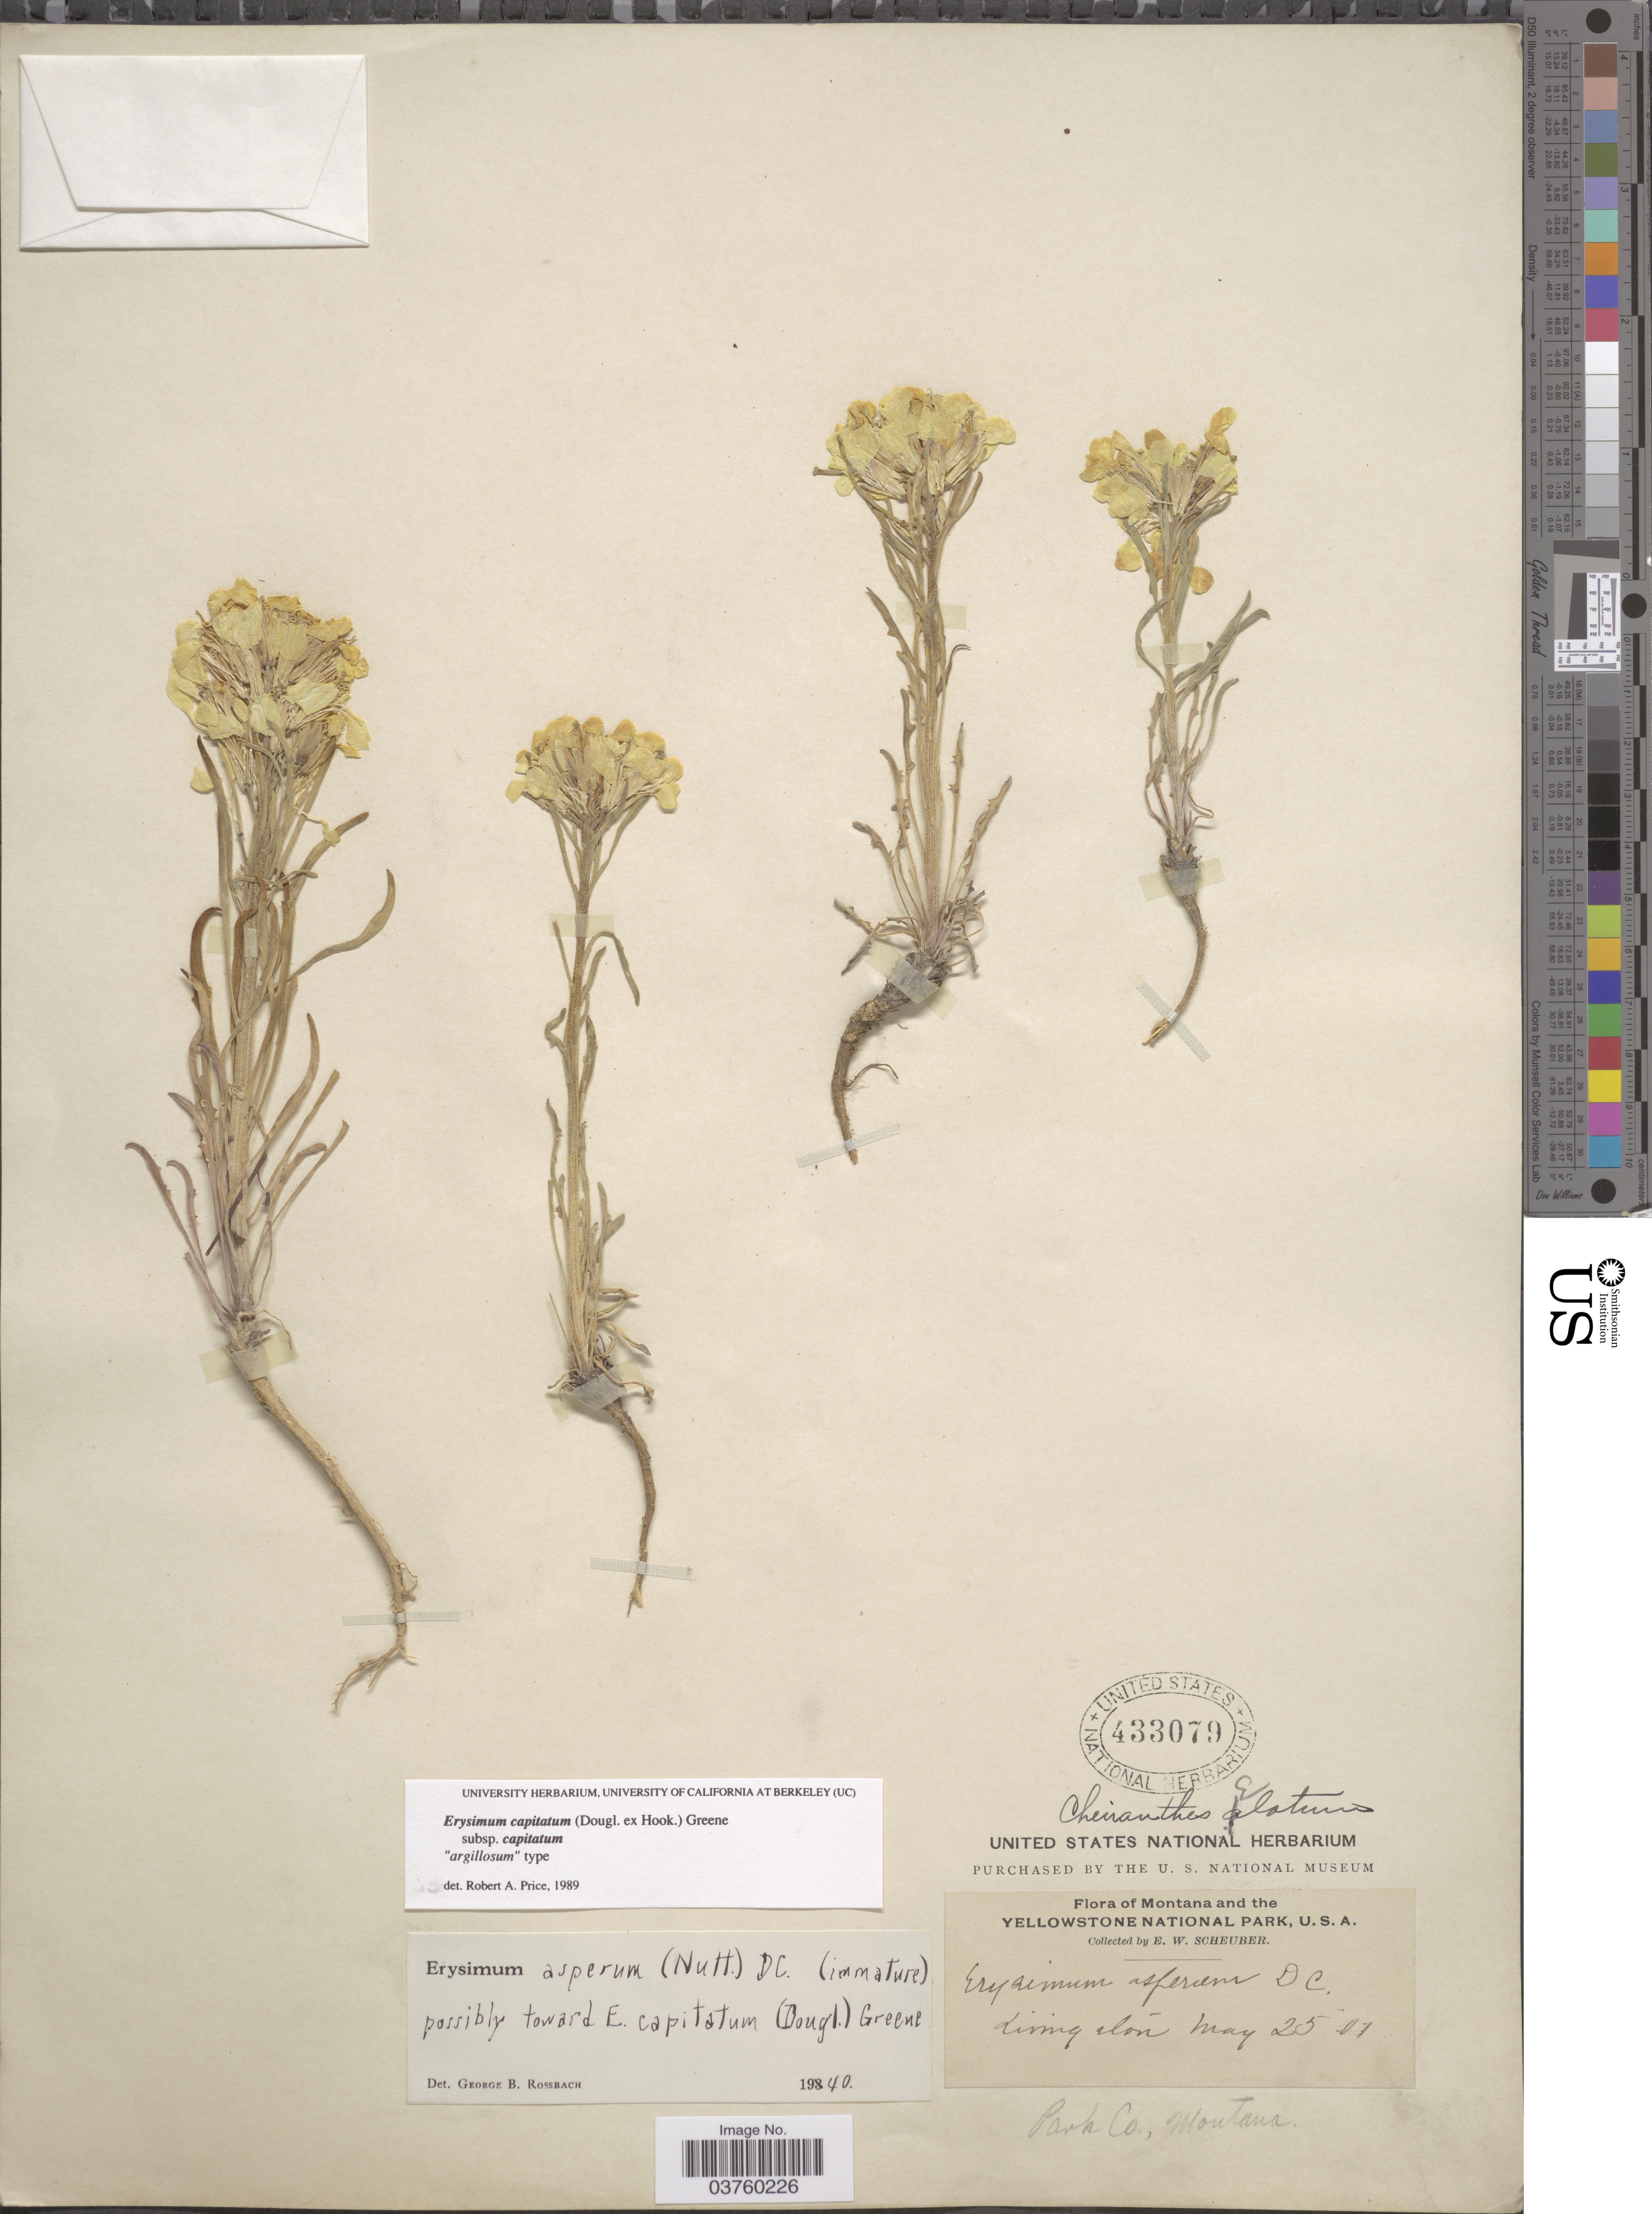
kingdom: Plantae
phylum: Tracheophyta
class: Magnoliopsida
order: Brassicales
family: Brassicaceae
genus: Erysimum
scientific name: Erysimum capitatum subsp. capitatum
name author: (Douglas ex Hook.) Greene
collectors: E. Scheuber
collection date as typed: Transcribed d/m/y: 25/5/1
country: United States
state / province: Montana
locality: Montana and the Yellowstone National Park. Livingston Park Co.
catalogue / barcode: US 433079